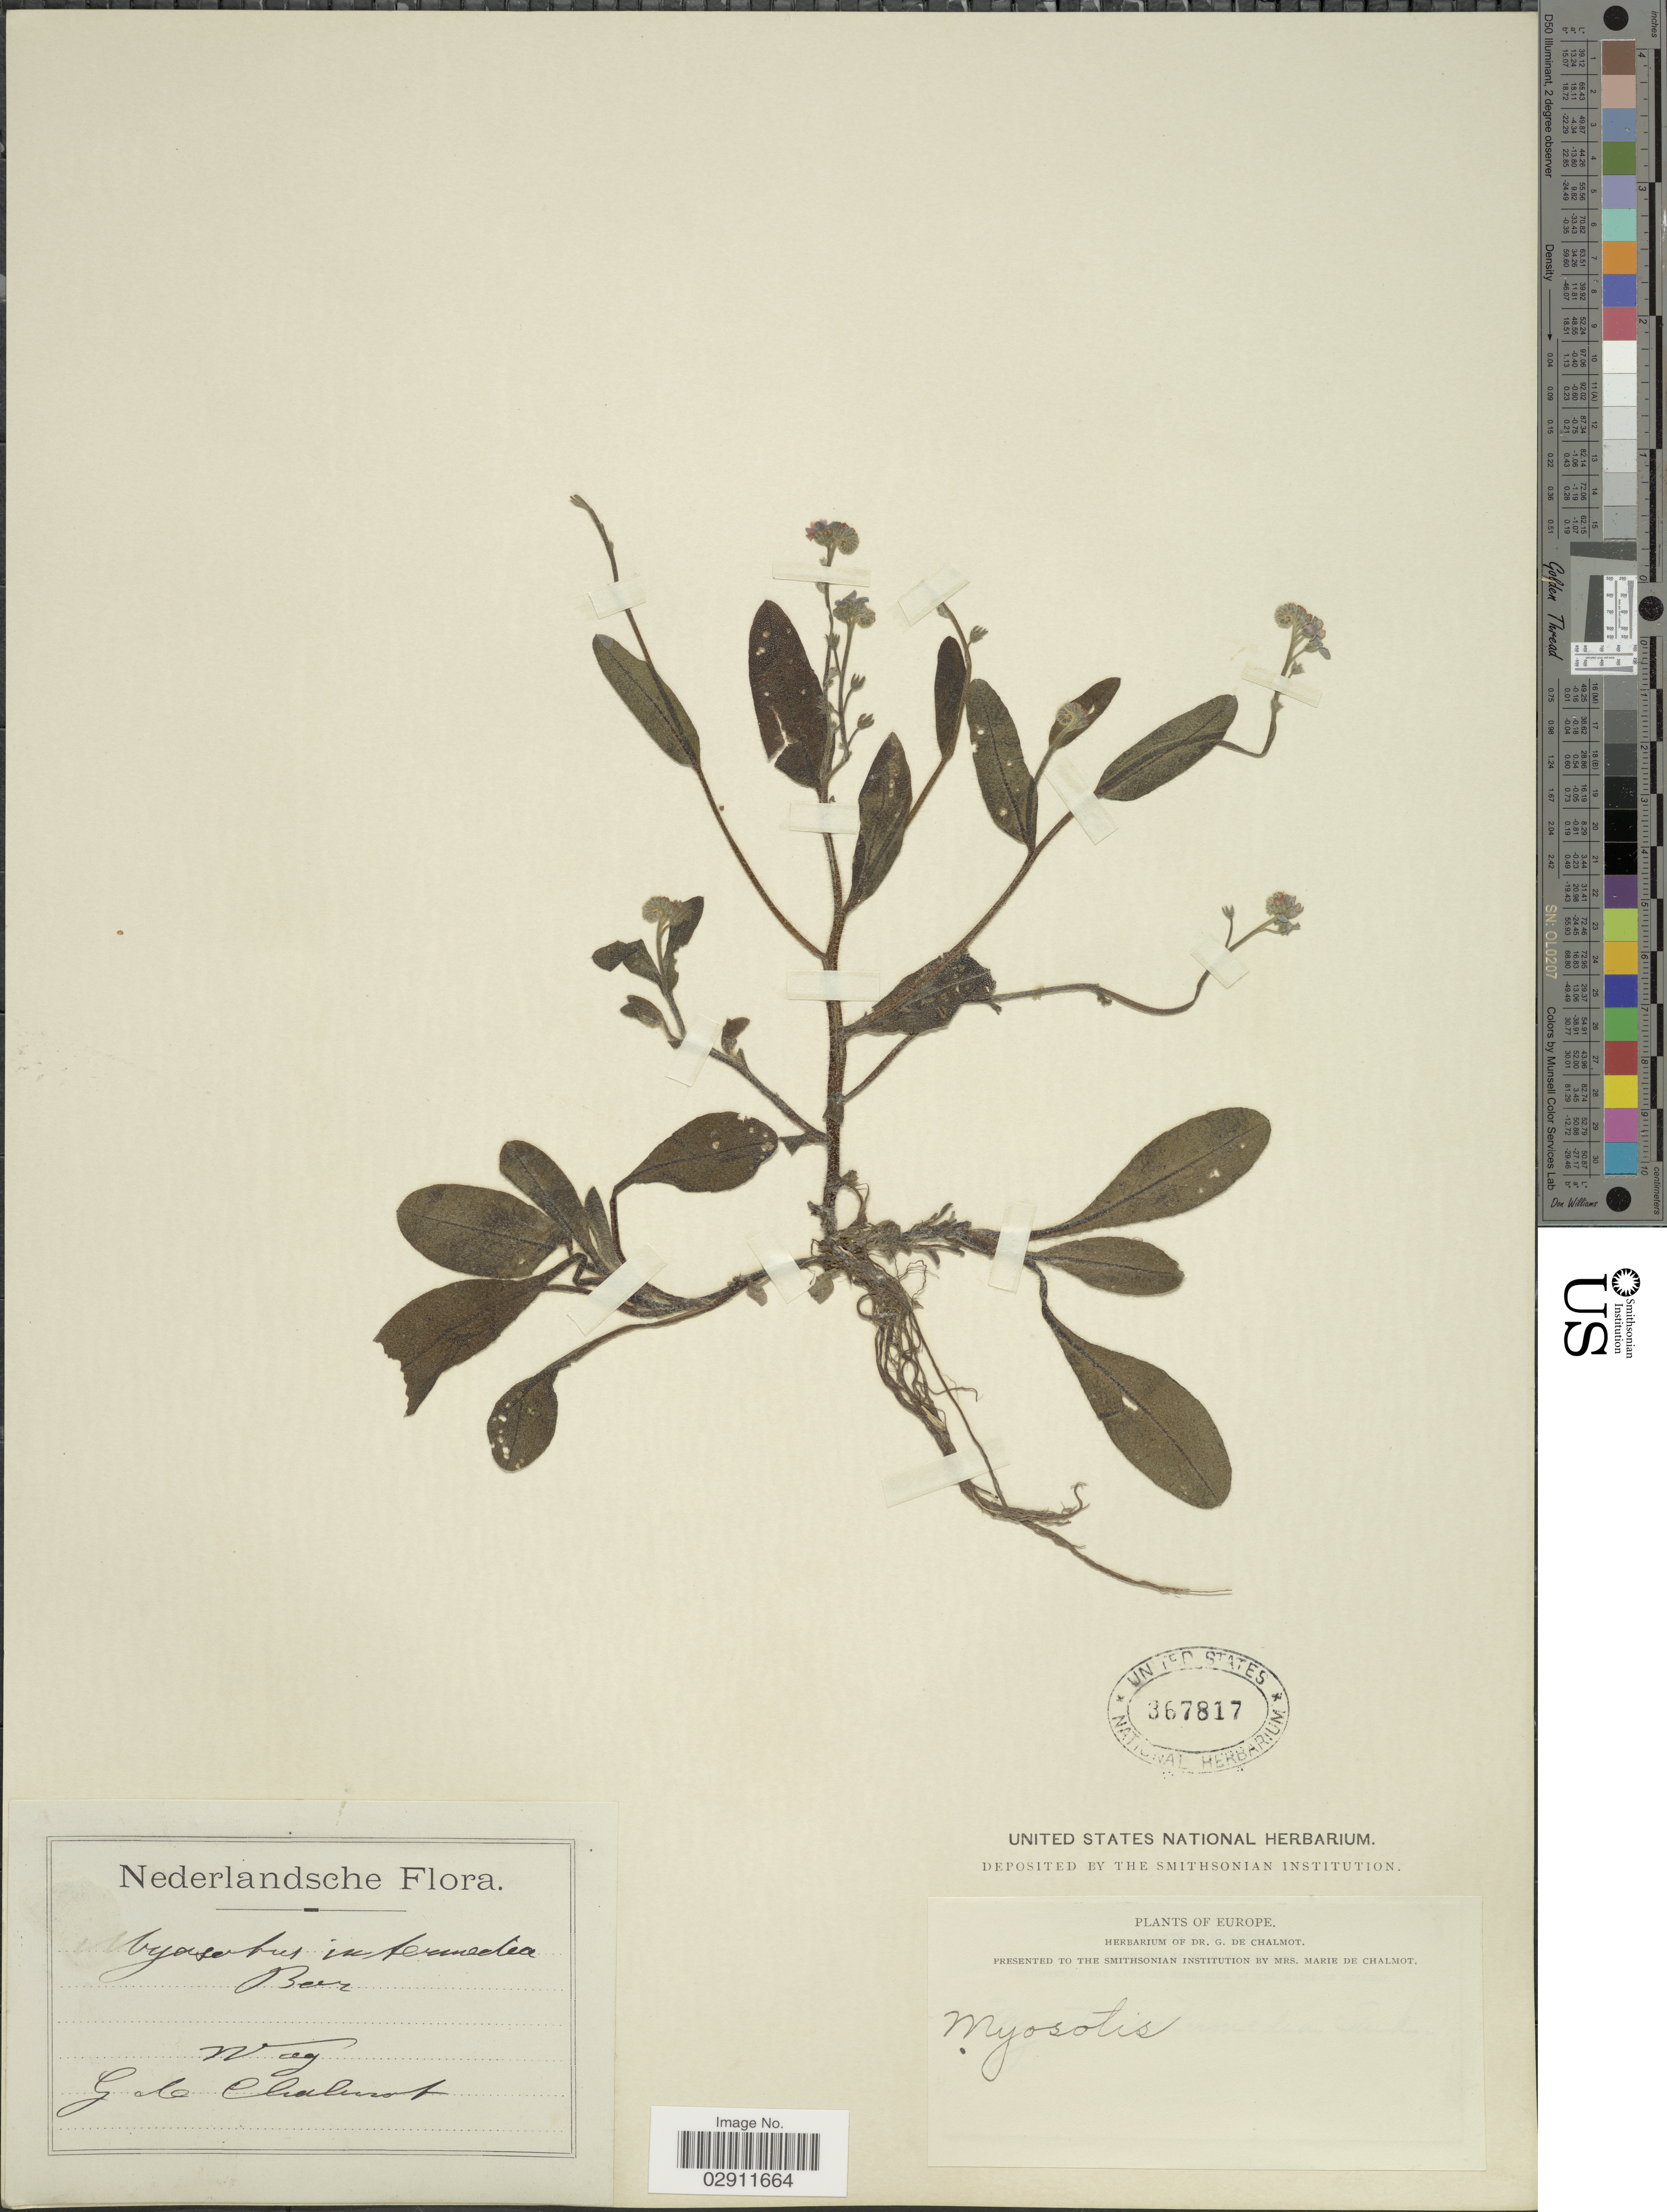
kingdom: Plantae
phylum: Tracheophyta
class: Magnoliopsida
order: Boraginales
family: Boraginaceae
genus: Myosotis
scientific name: Myosotis intermedia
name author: Link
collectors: G. de Chalmot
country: Netherlands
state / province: Gelderland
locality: Wag.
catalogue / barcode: US 367817